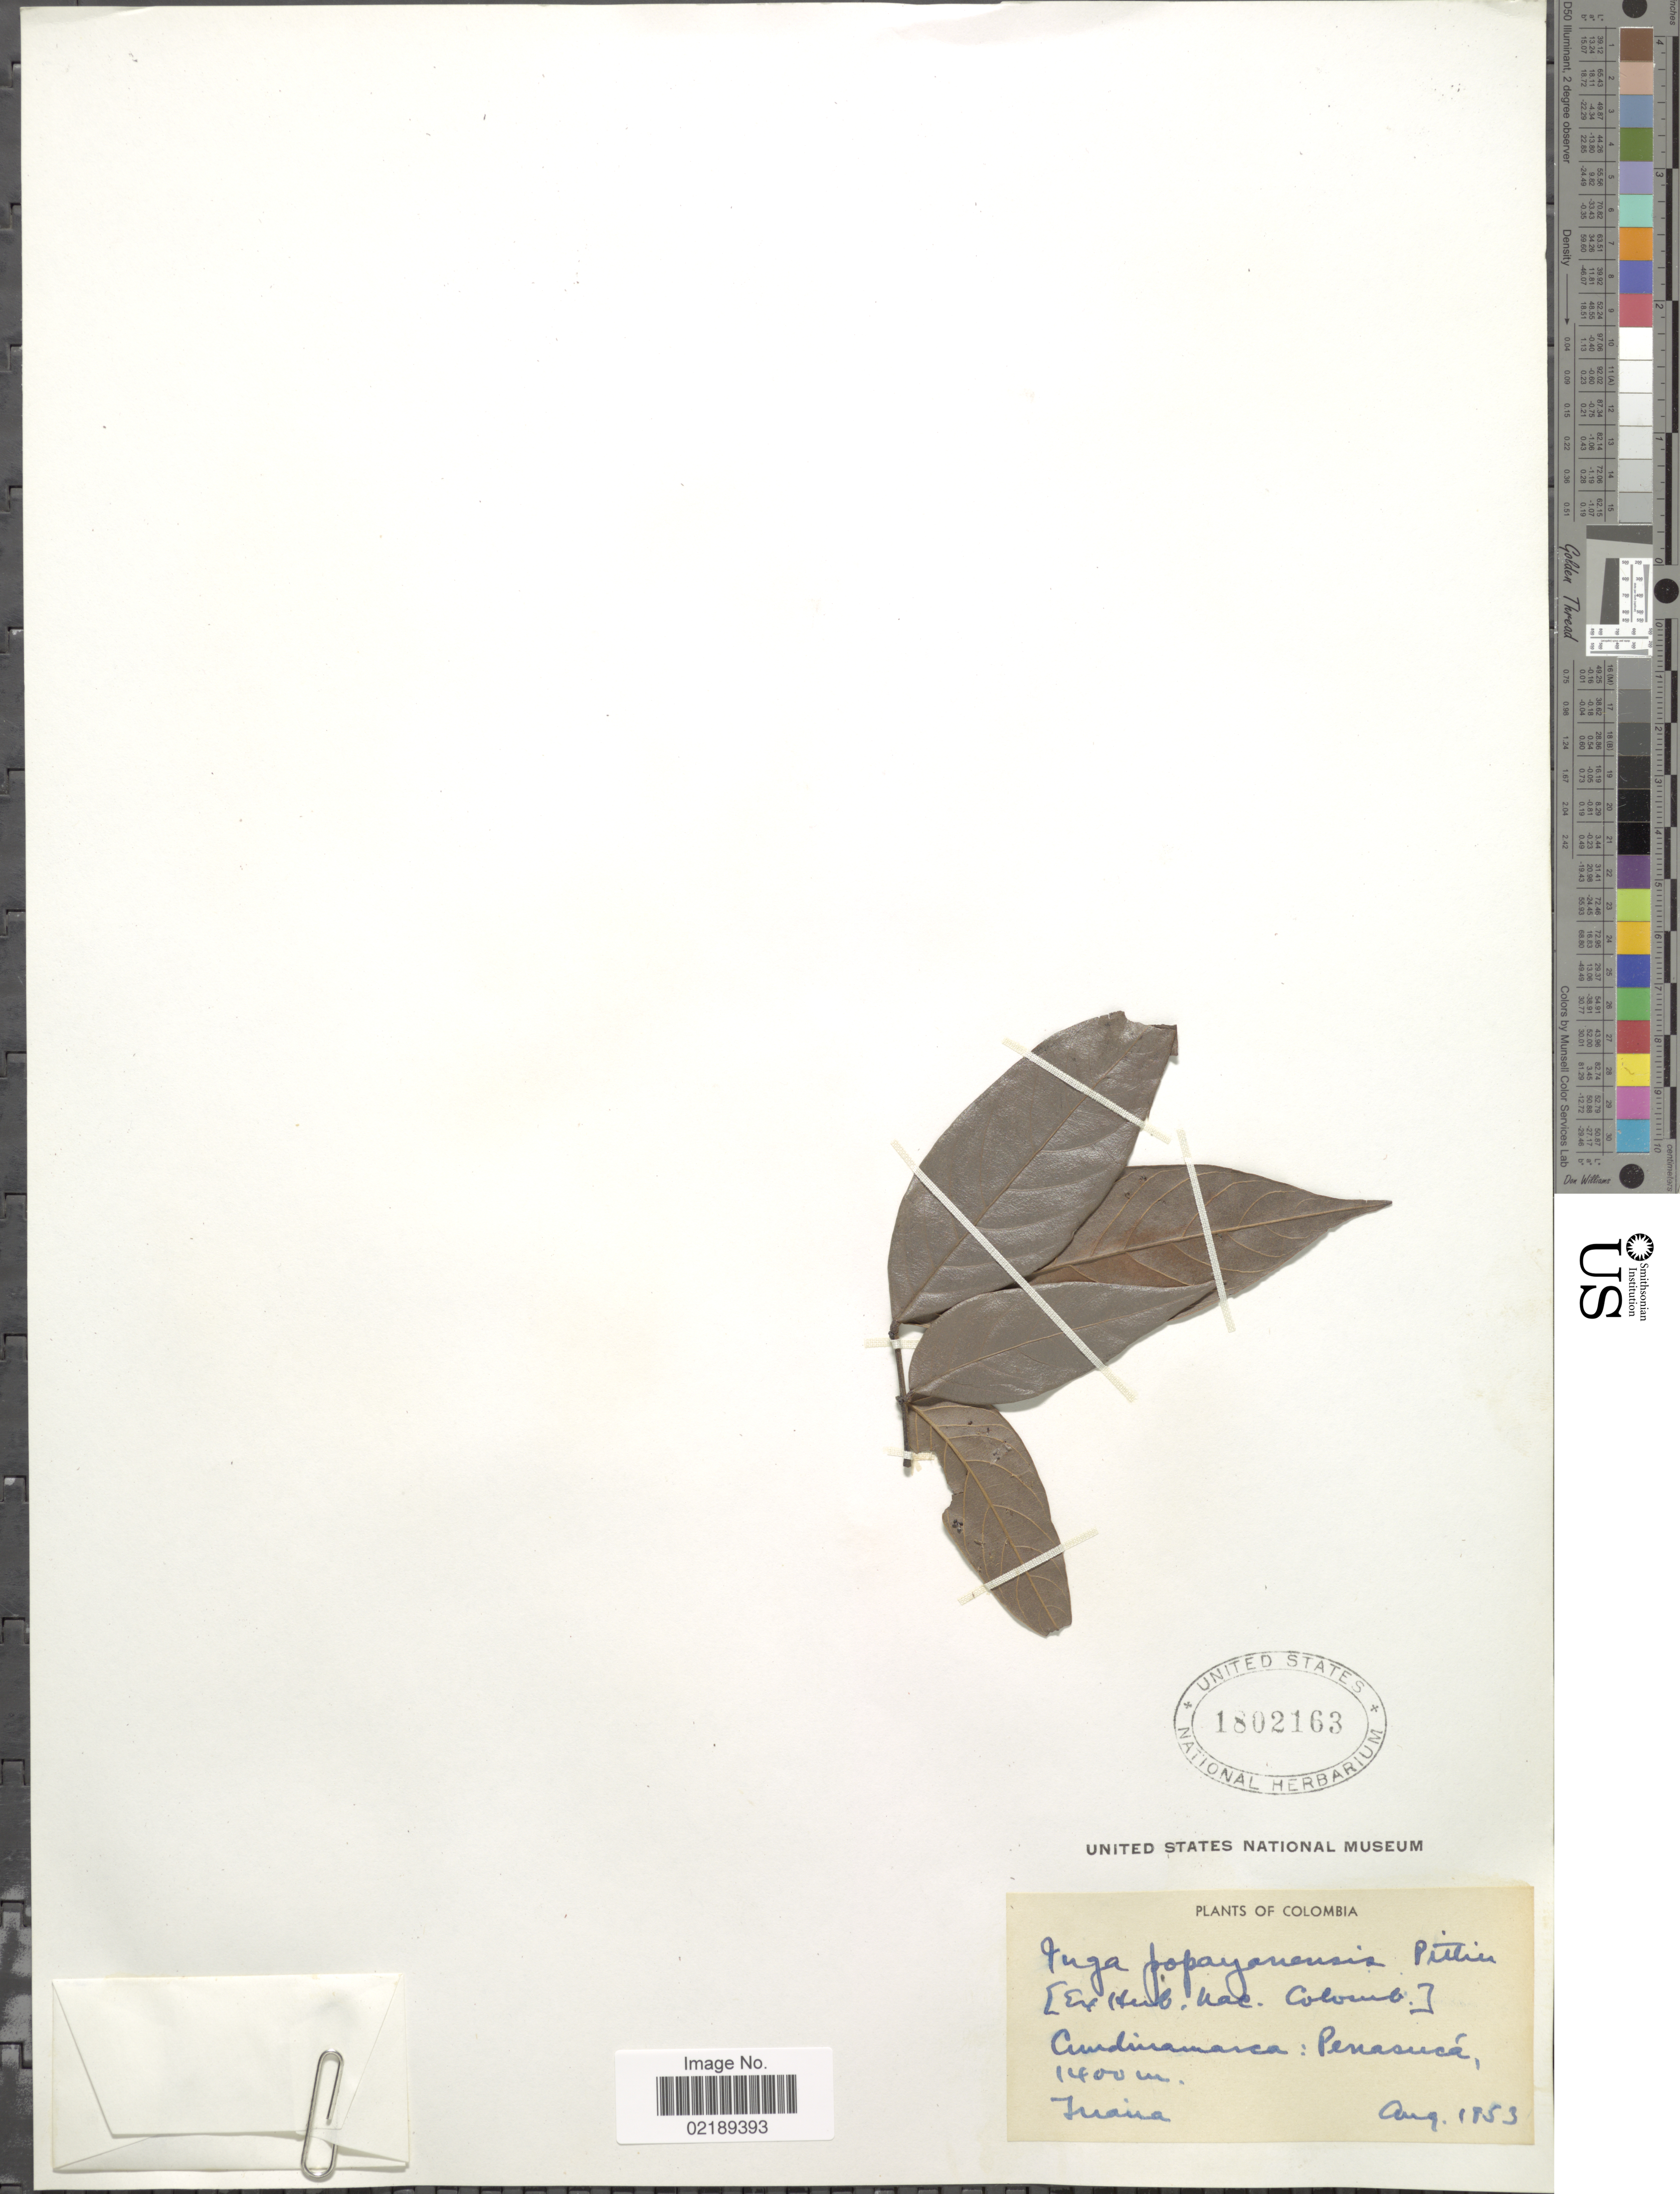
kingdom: Plantae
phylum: Tracheophyta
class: Magnoliopsida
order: Fabales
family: Fabaceae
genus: Inga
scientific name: Inga punctata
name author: Willd.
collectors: Triana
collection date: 1853-08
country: Colombia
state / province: Cundinamarca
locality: Penasuca. [interpreted]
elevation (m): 1400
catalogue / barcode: US 1802163